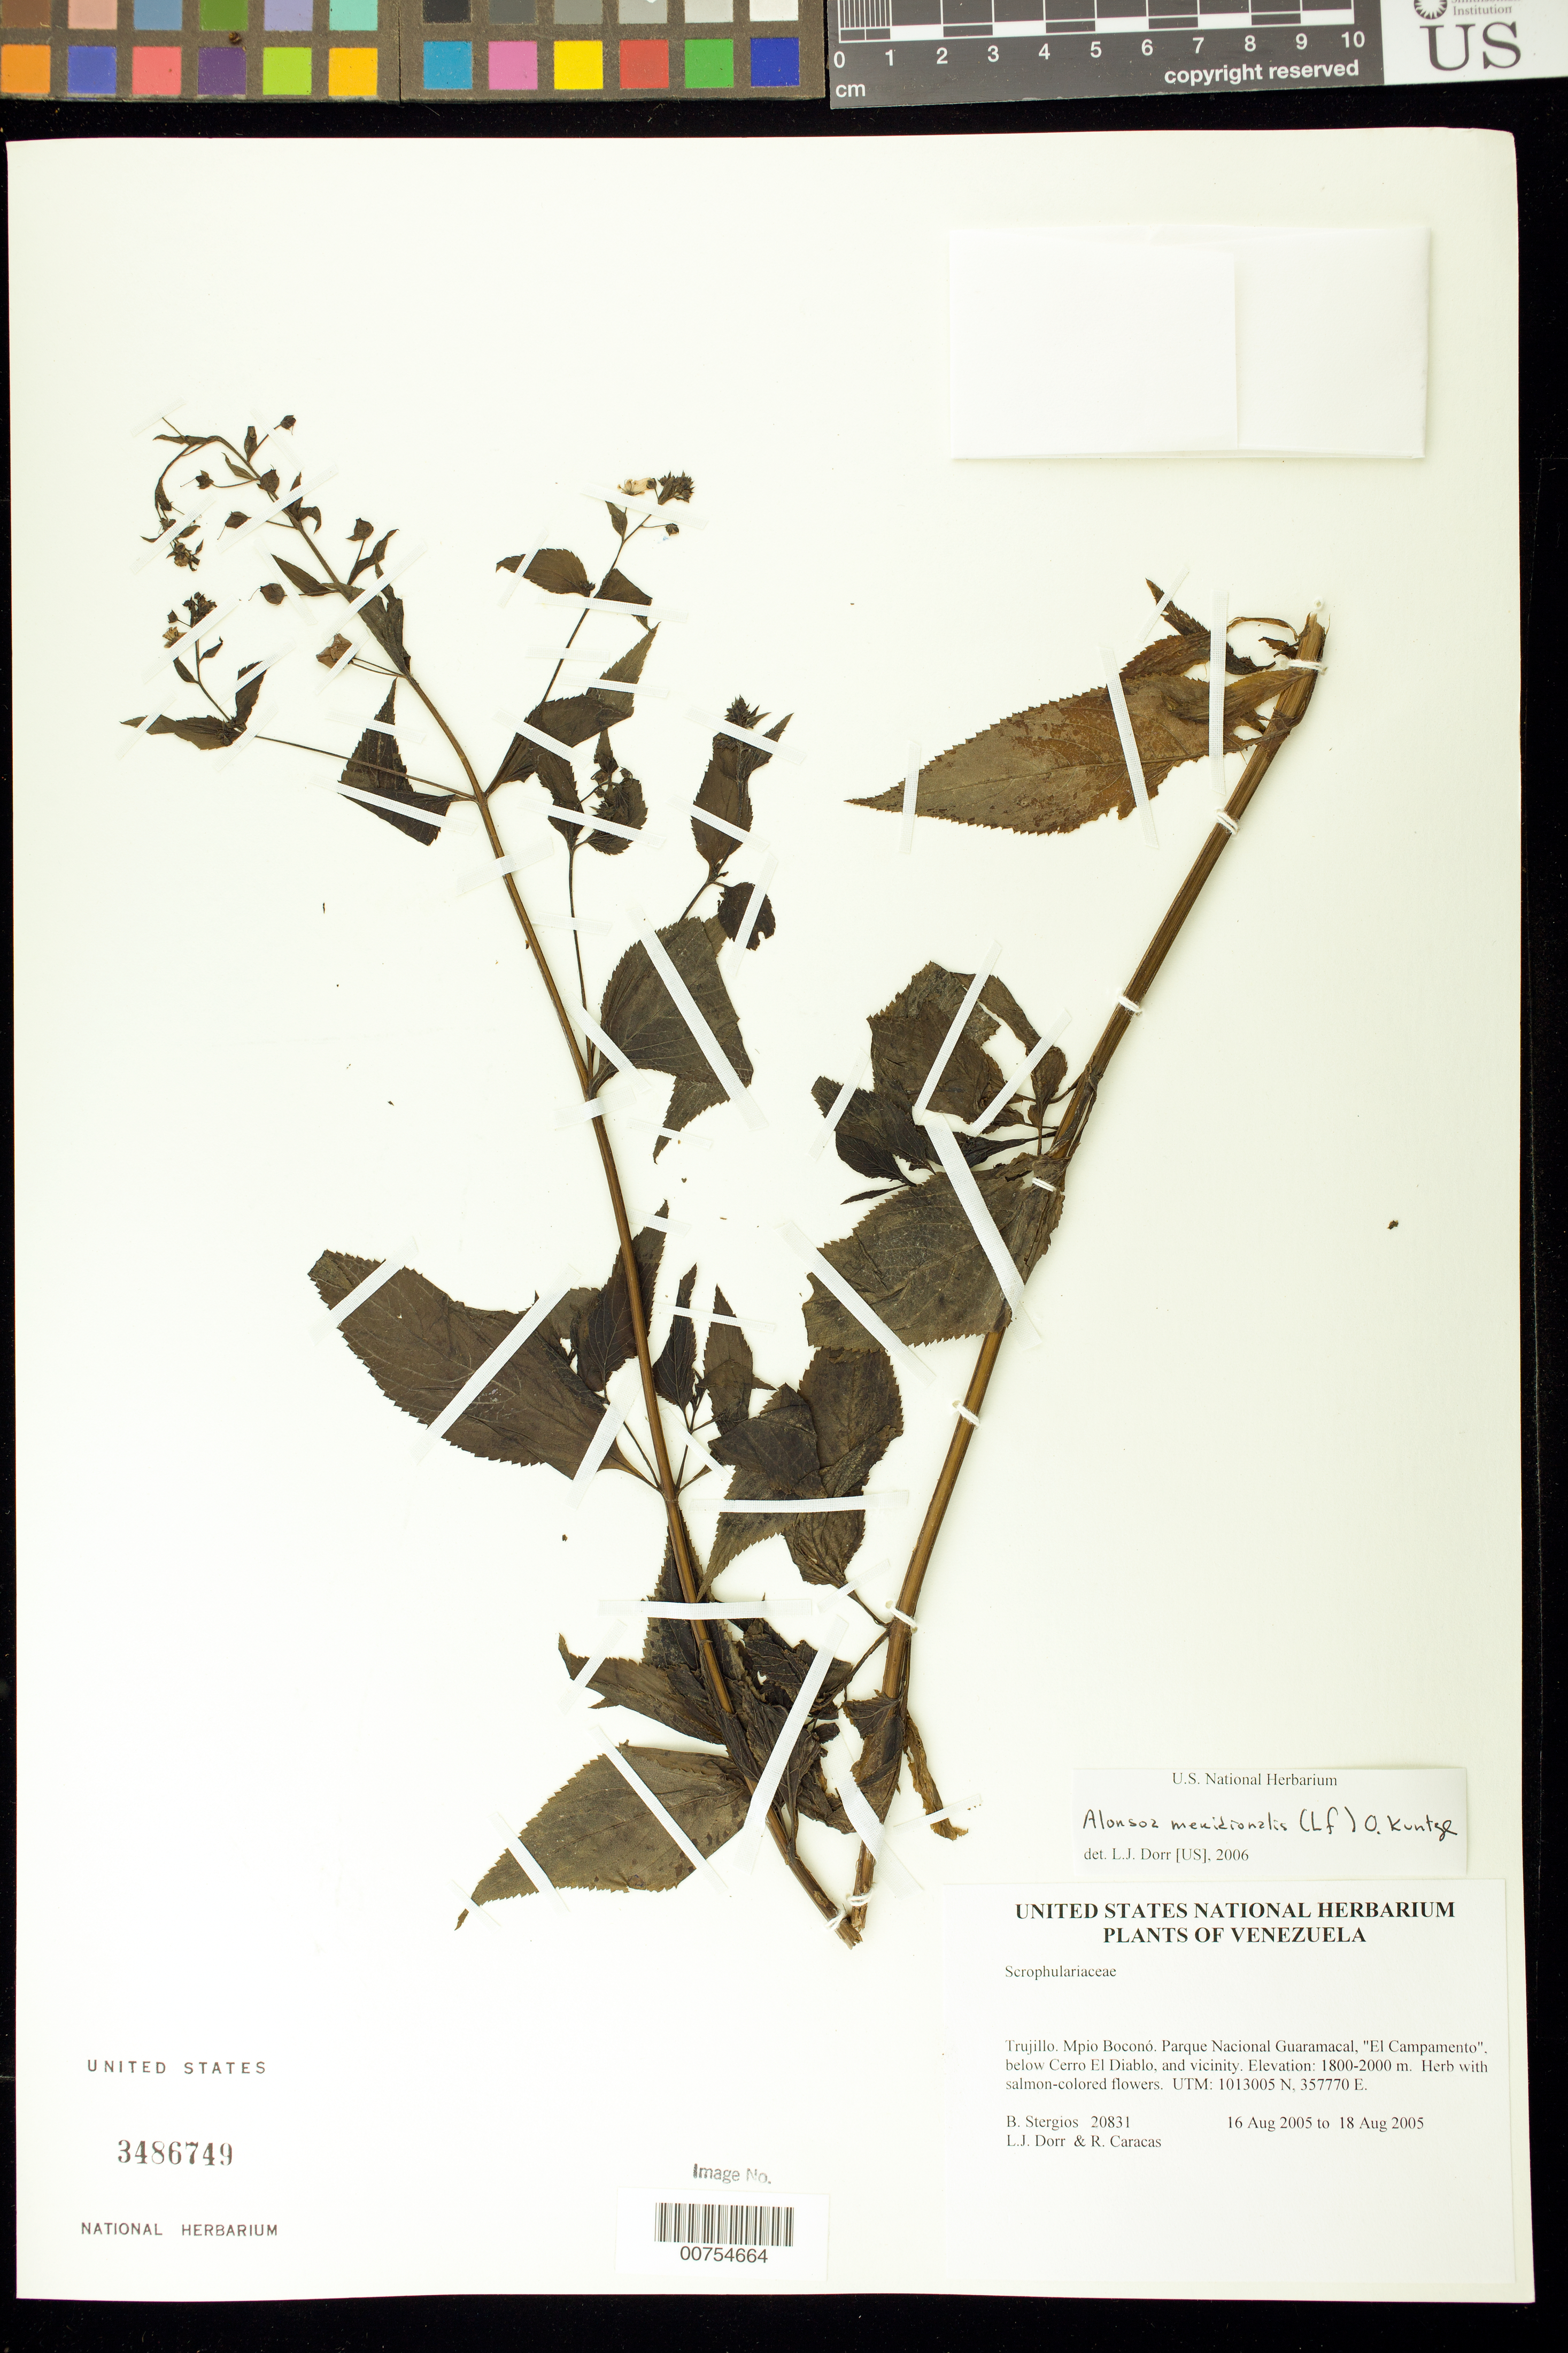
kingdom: Plantae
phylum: Tracheophyta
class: Magnoliopsida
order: Lamiales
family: Scrophulariaceae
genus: Alonsoa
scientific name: Alonsoa meridionalis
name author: (L. f.) Kuntze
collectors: B. G. Stergios, L. J. Dorr & R. Caracas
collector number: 20831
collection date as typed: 16 Aug 2005 to 18 Aug 2005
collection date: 2005-08-16/2005-08-18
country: Venezuela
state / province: Trujillo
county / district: Boconó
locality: Parque Nacional Guaramacal, "El Campamento", below Cerro El Diablo, and vicinity.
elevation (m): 1800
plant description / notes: PORT, US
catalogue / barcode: US 3486749